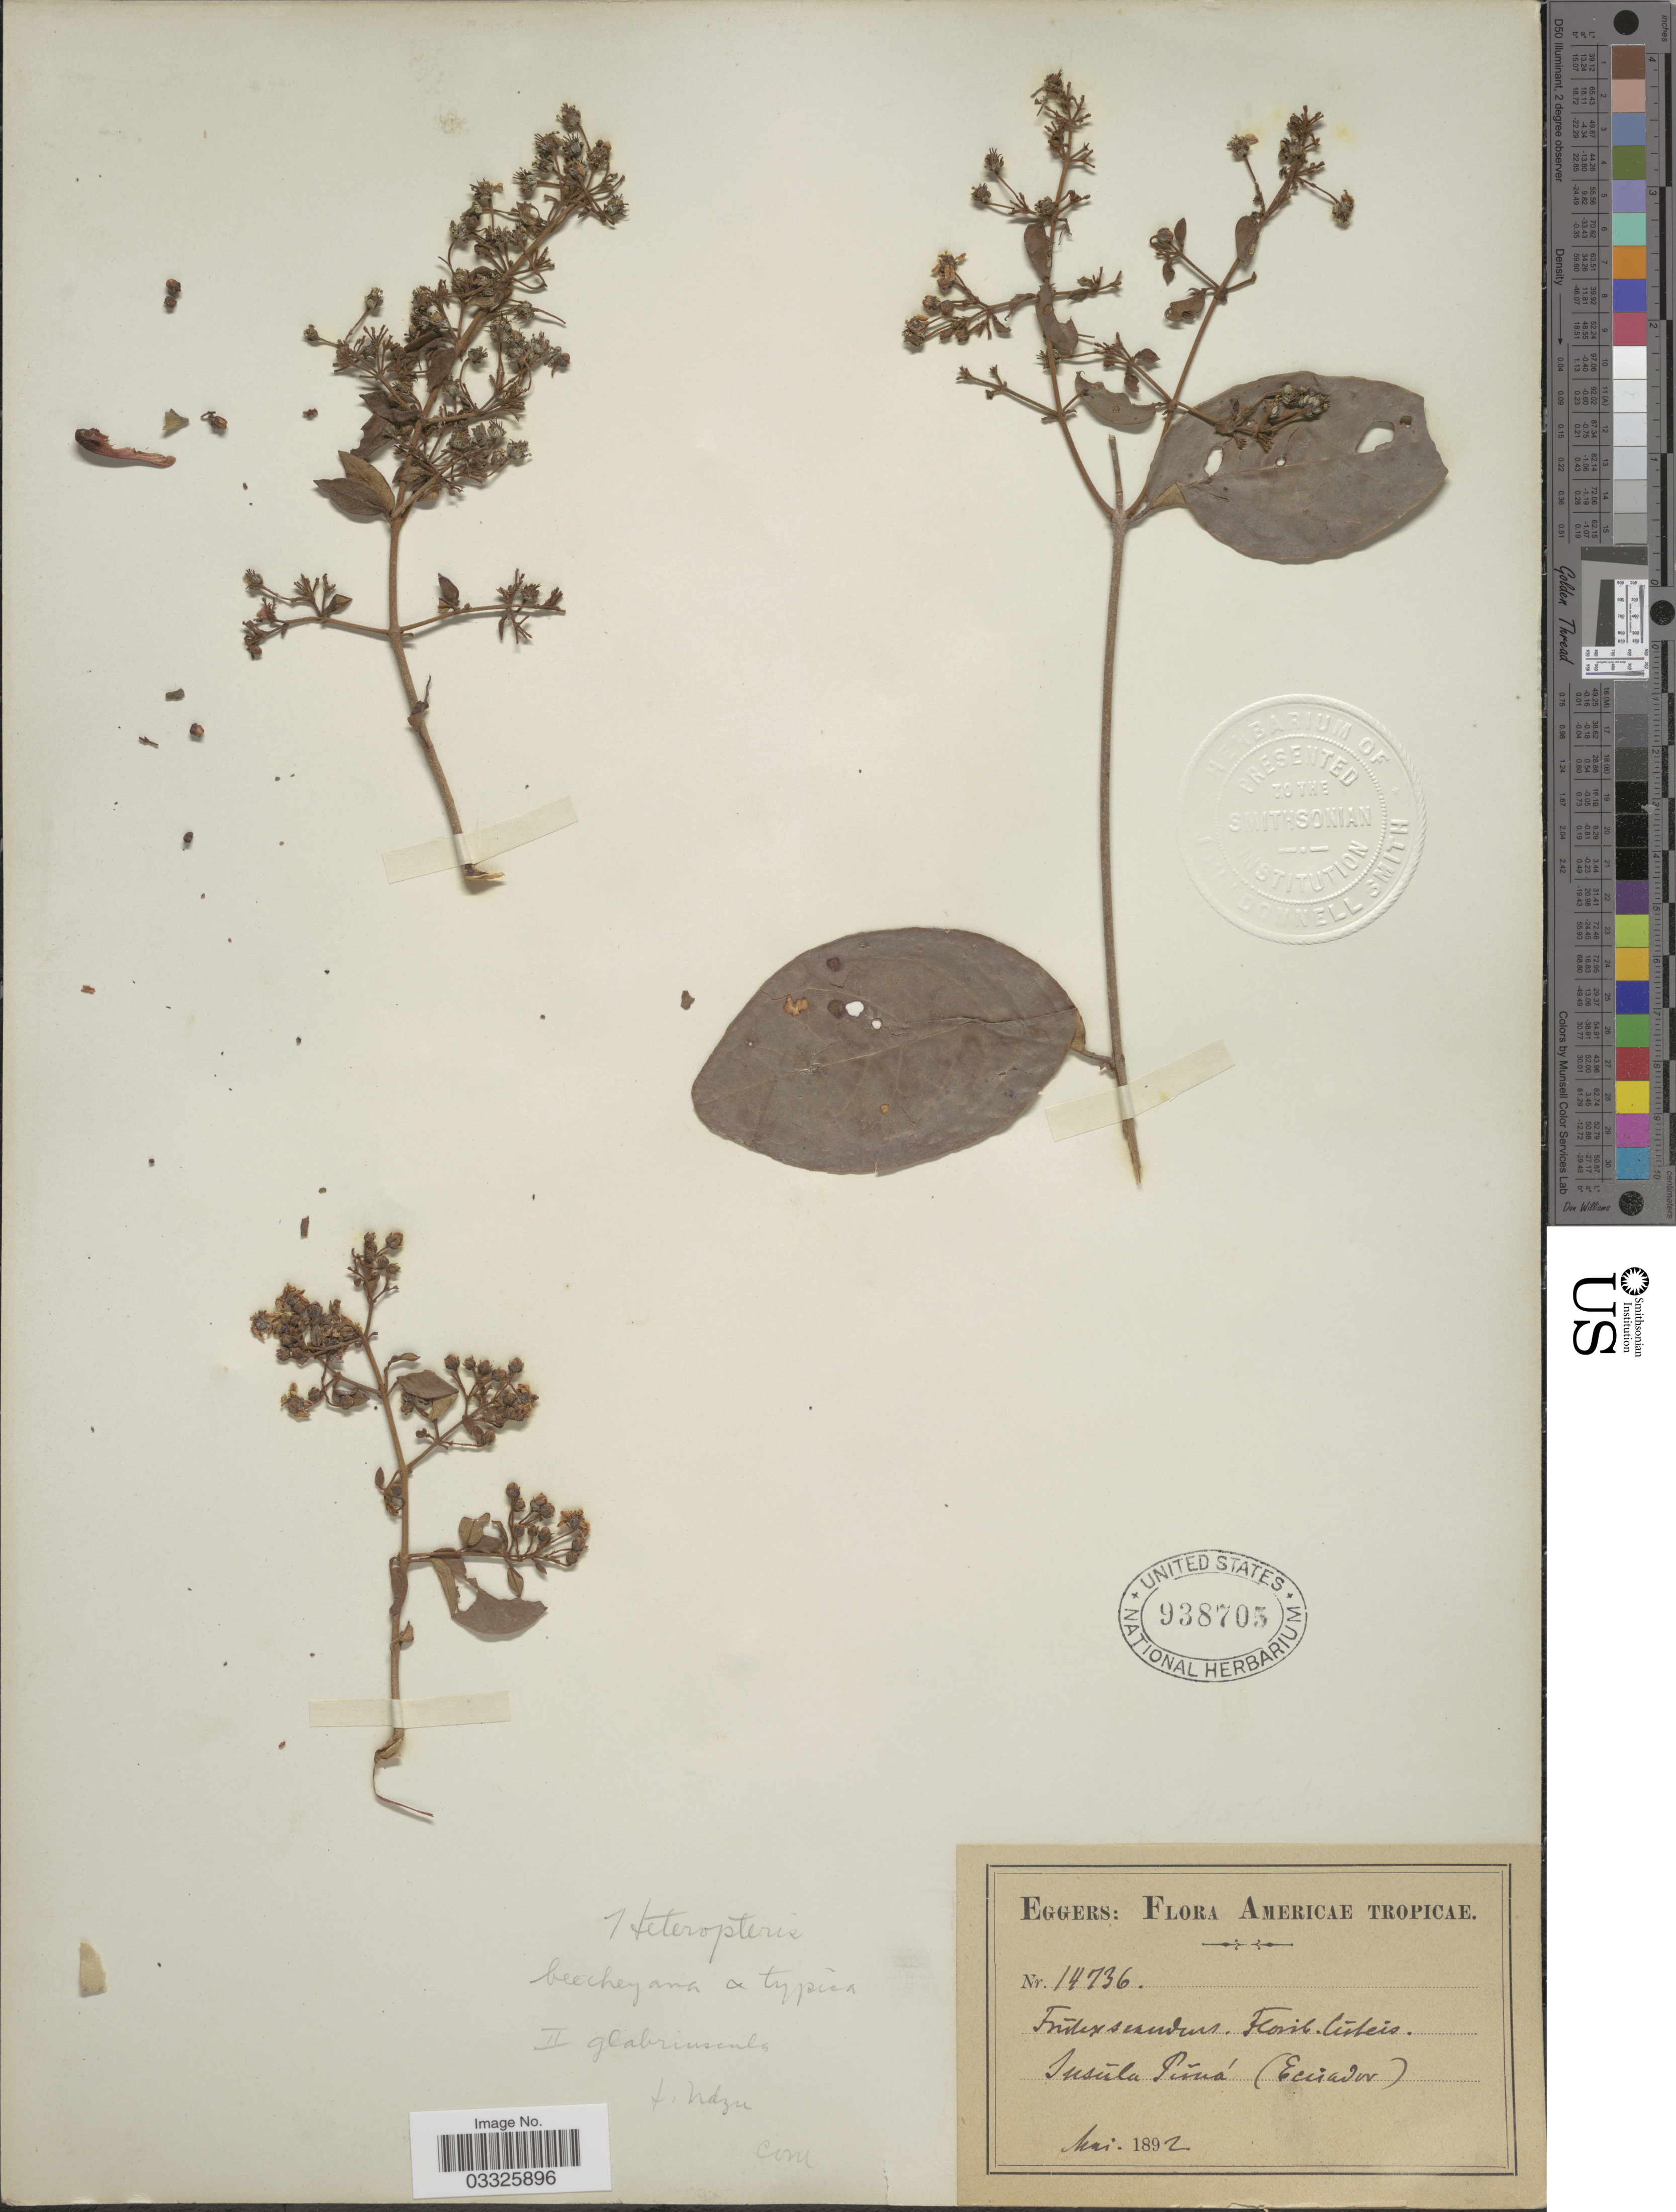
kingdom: Plantae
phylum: Tracheophyta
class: Magnoliopsida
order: Malpighiales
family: Malpighiaceae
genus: Heteropterys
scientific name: Heteropterys beecheyana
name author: A. Juss.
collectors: -. Eggers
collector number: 14736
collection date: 1892-05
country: Ecuador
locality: Americae tropicae. Insúla Puná.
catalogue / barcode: US 938705